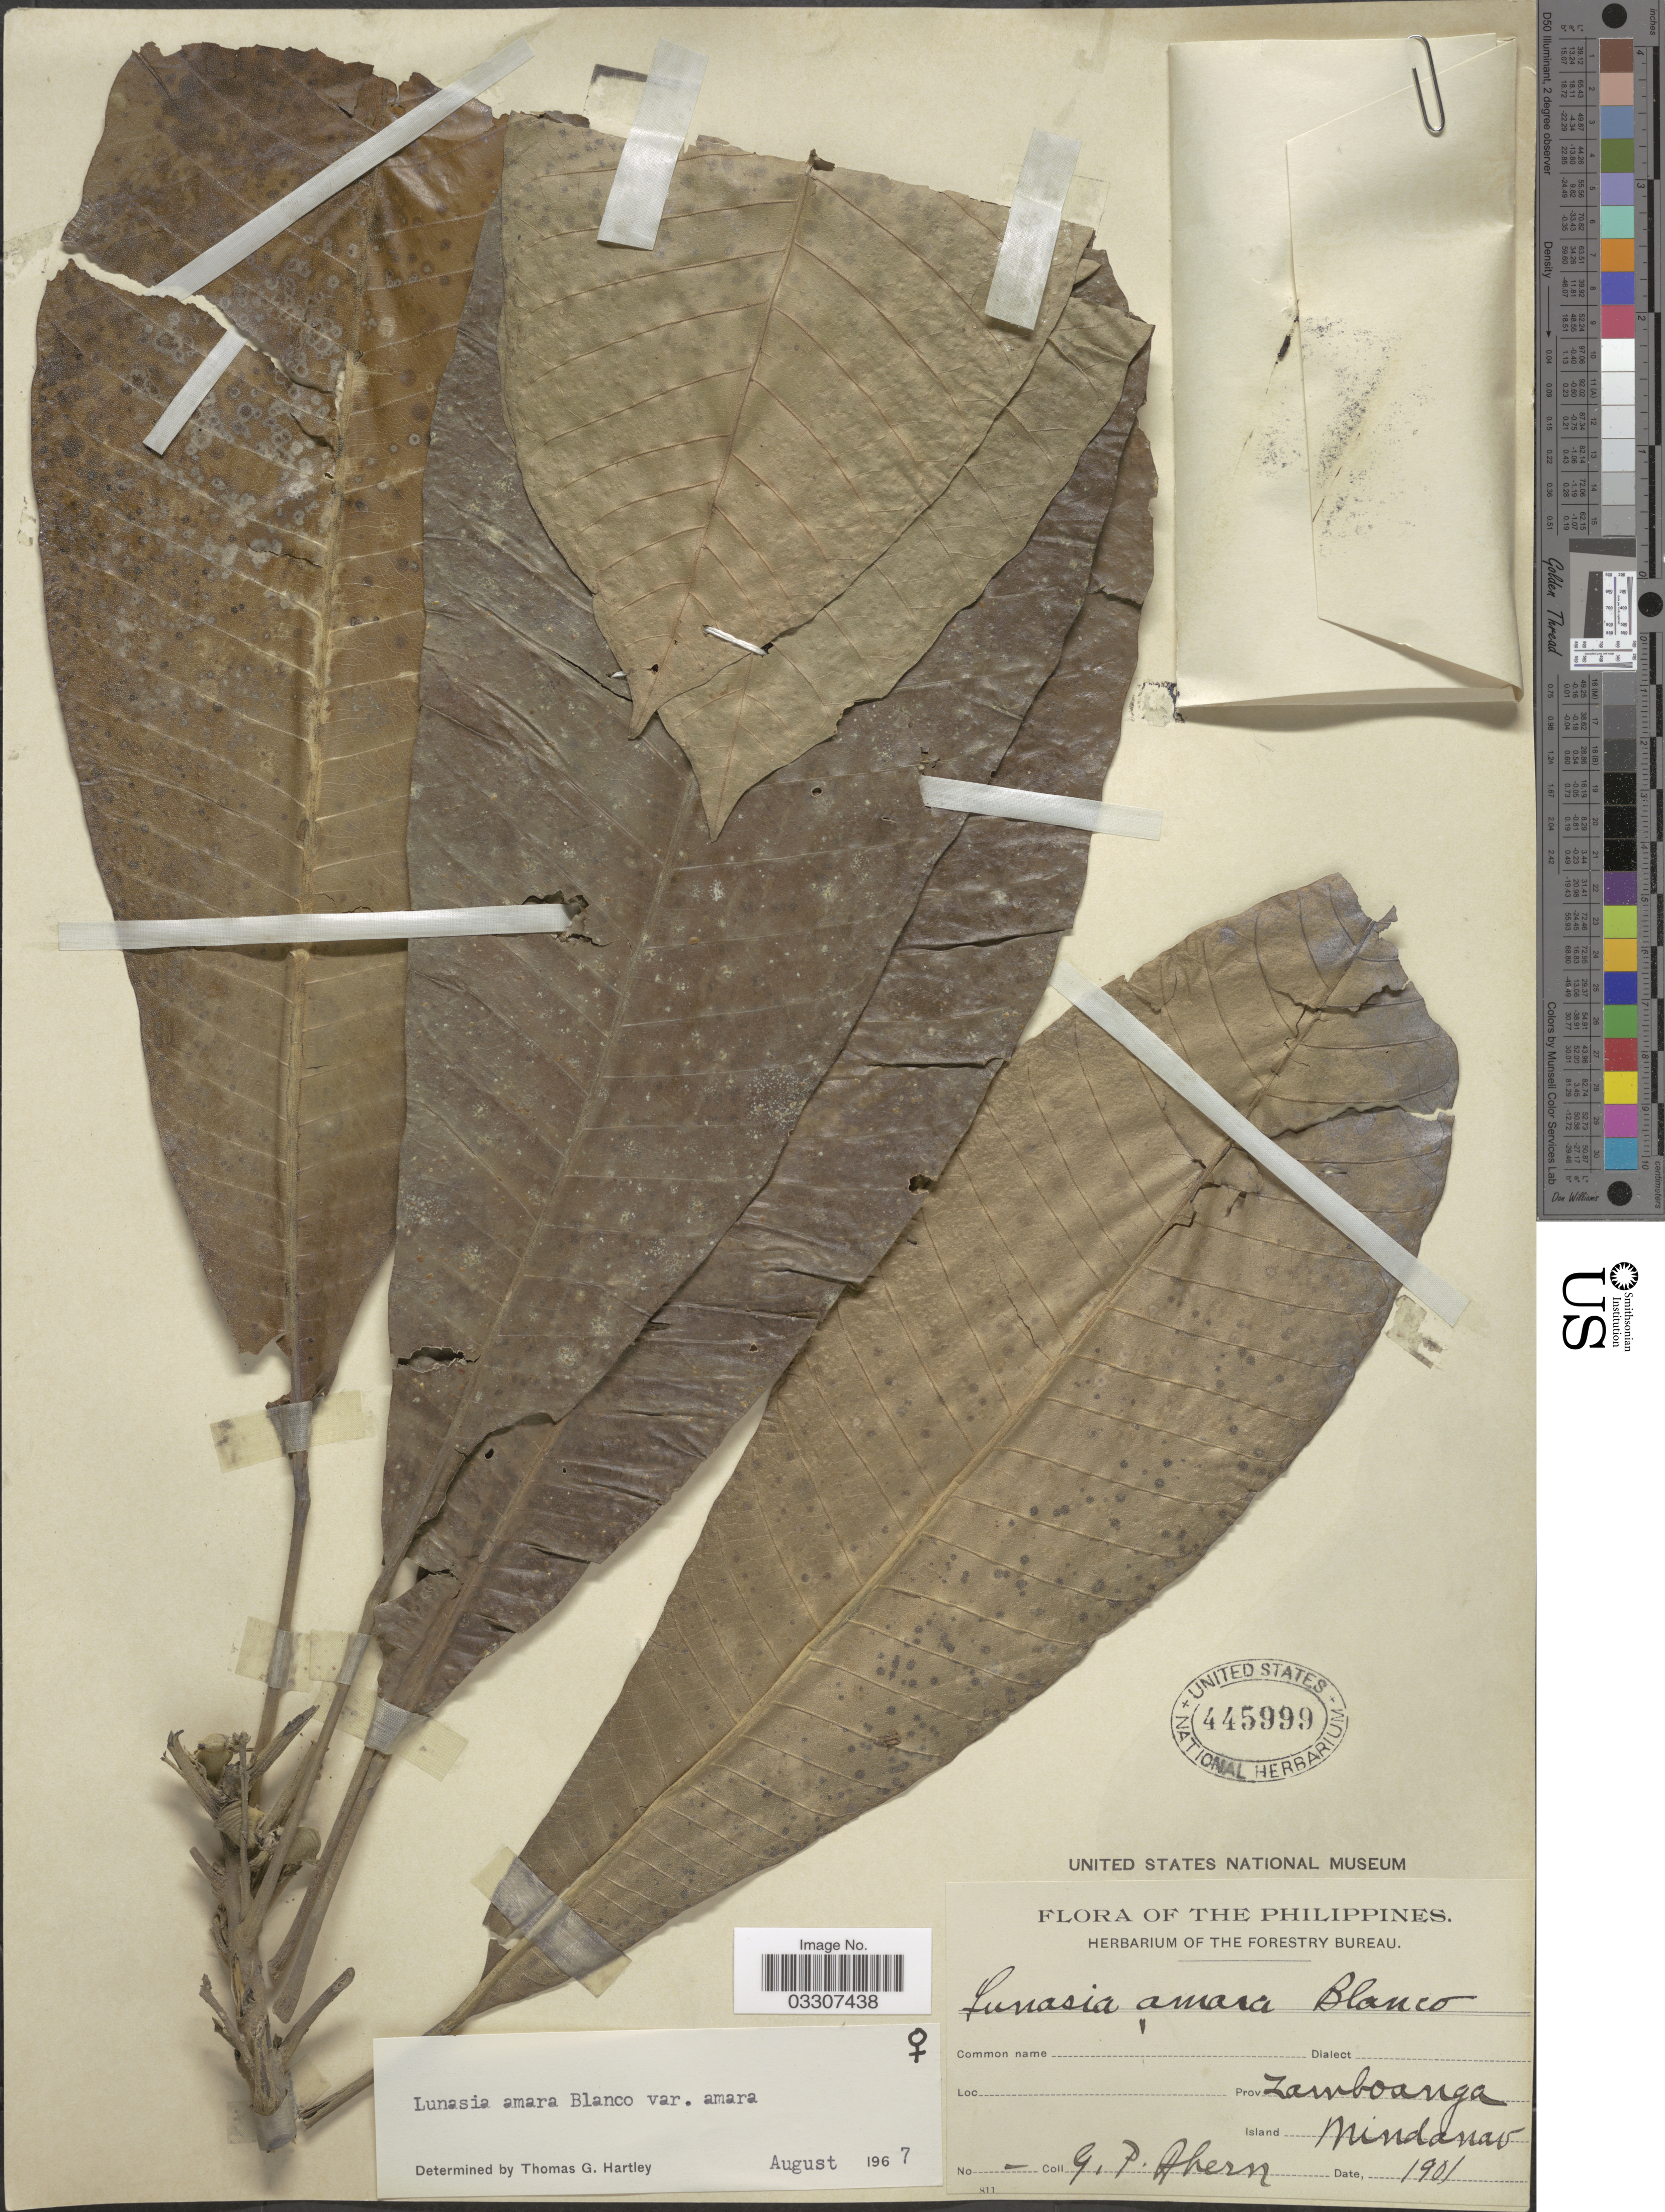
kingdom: Plantae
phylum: Tracheophyta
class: Magnoliopsida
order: Sapindales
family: Rutaceae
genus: Lunasia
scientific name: Lunasia amara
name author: Blanco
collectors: G. Ahern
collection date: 1901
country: Philippines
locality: Prov. Zamboanga. Island Mindanao.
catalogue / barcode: US 445999